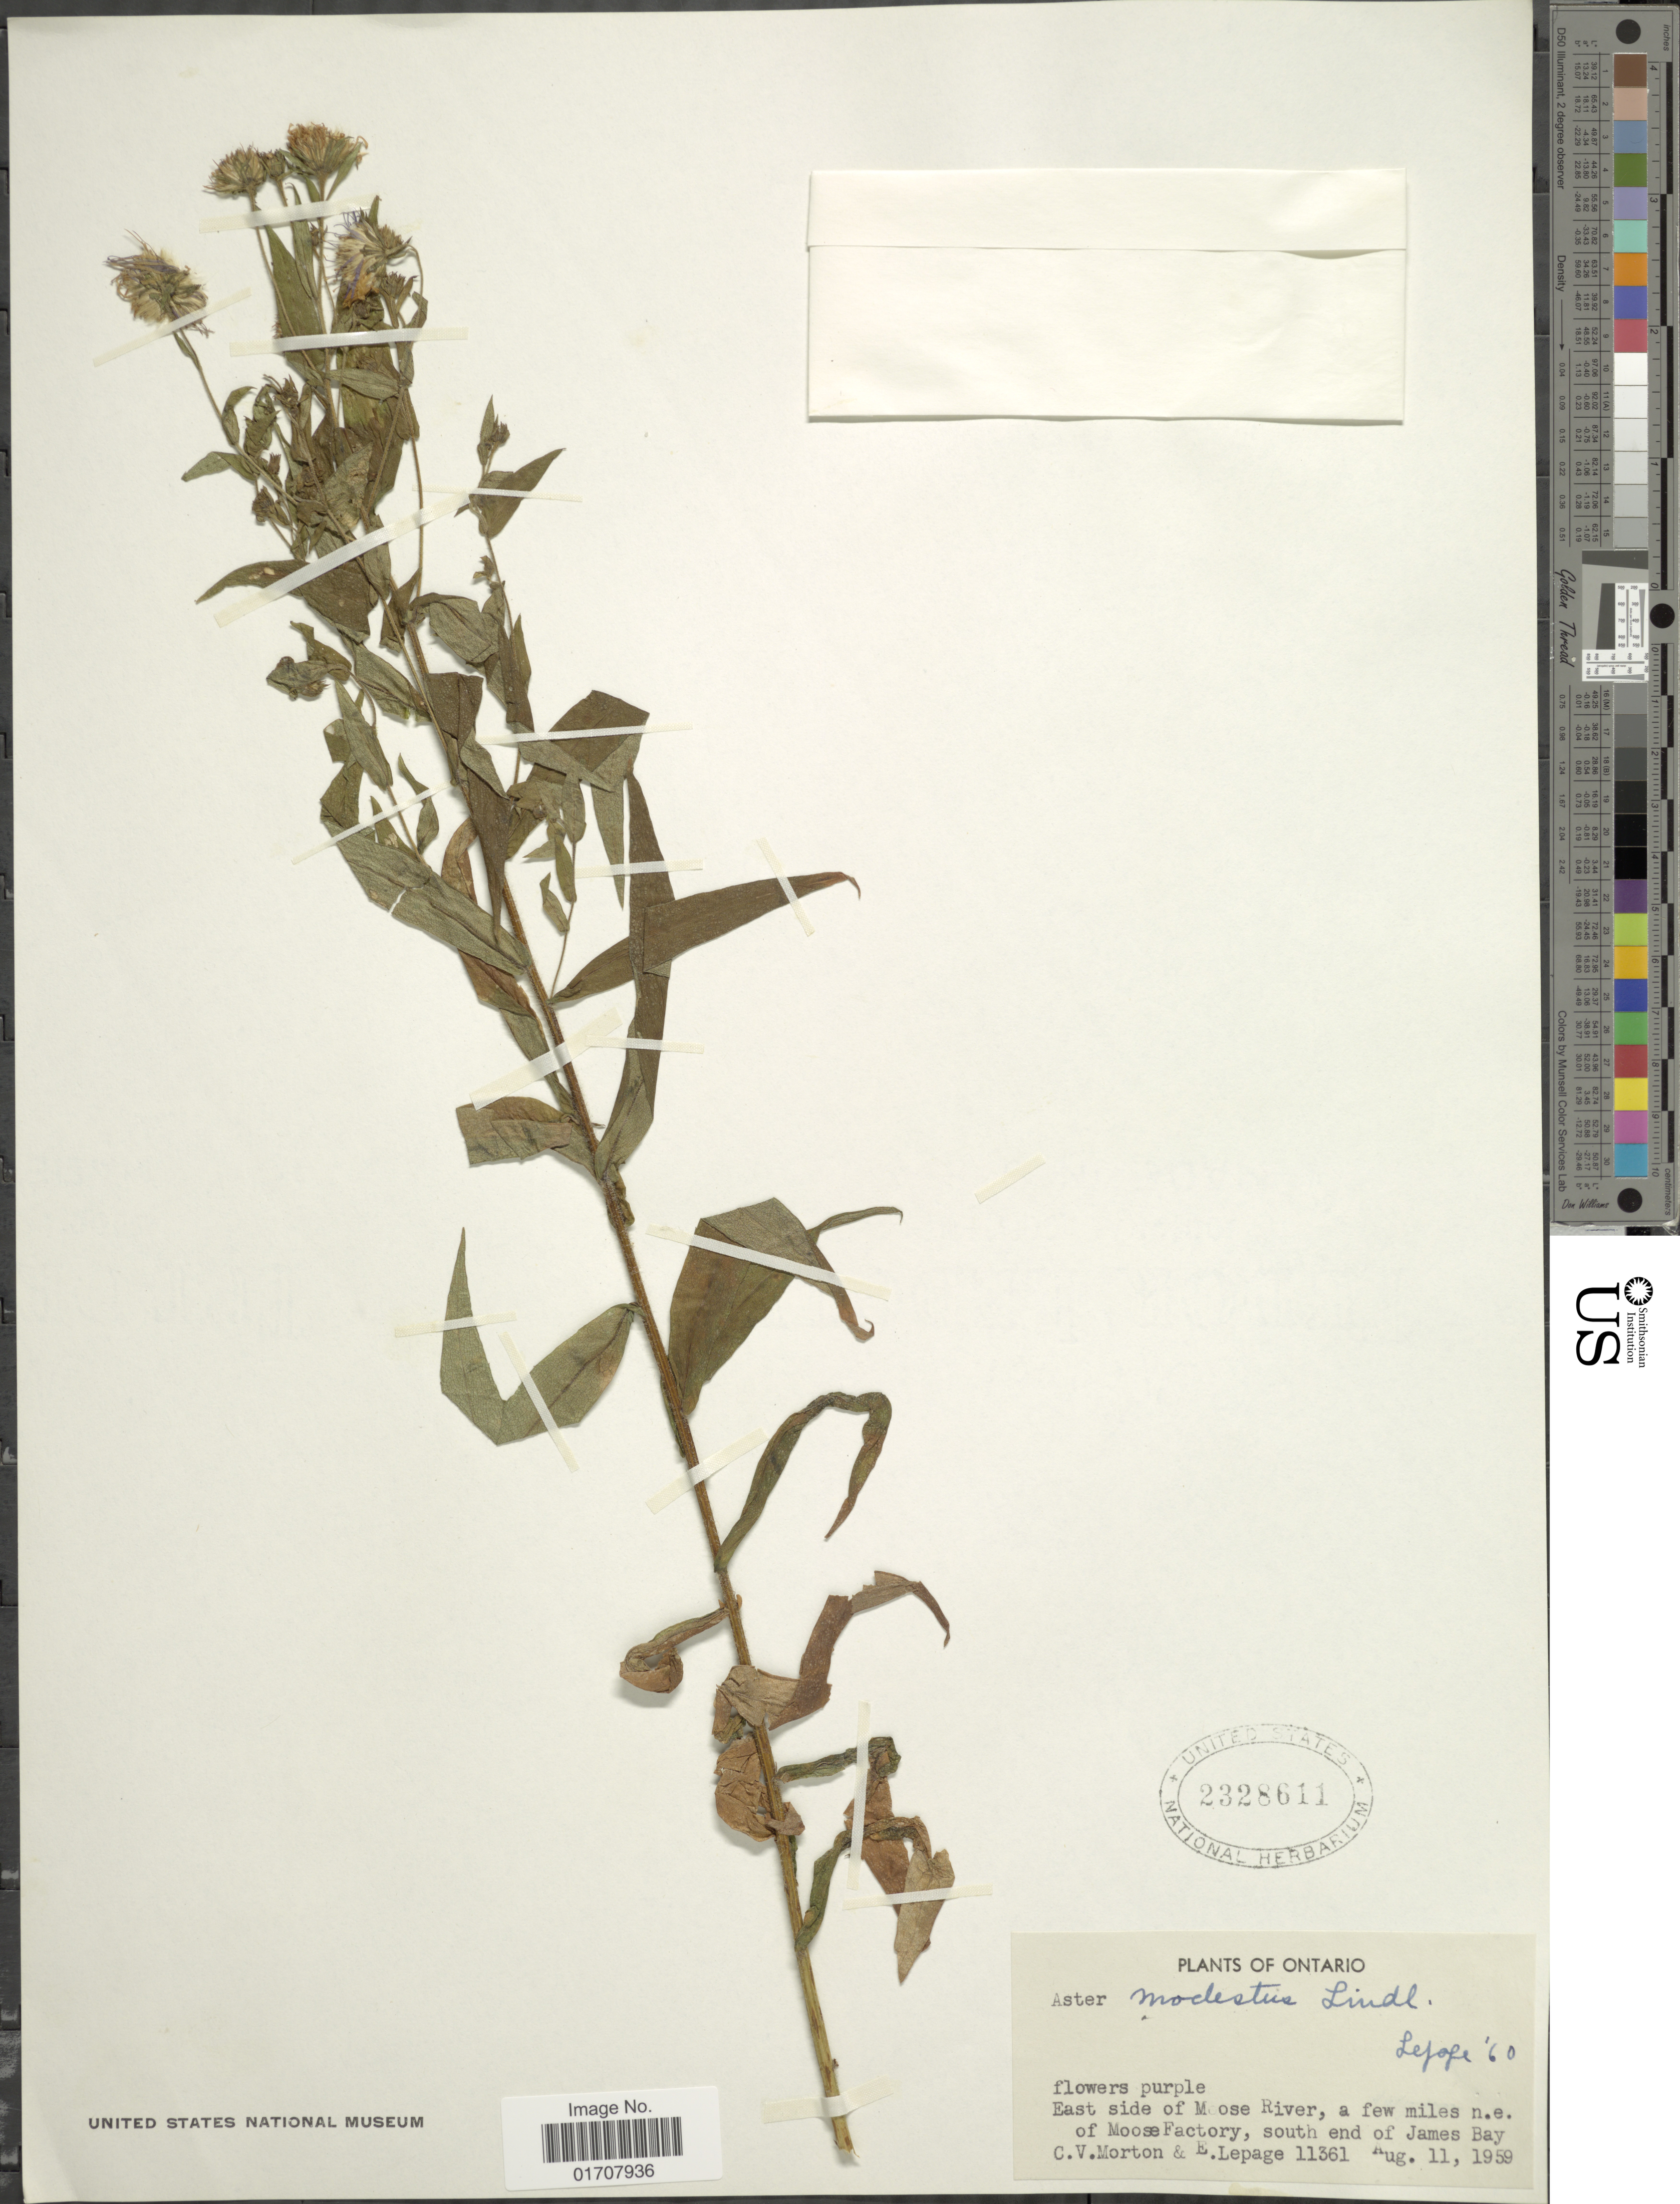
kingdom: Plantae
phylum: Tracheophyta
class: Magnoliopsida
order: Asterales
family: Asteraceae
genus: Canadanthus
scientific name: Canadanthus modestus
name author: (Lindl.) G.L. Nesom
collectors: C. V. Morton & E. Lepage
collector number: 11361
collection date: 1959-08-11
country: Canada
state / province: Ontario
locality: East side of Moose River, a few miles n.e. of Moose Factory, south end of James Bay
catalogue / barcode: US 2328611